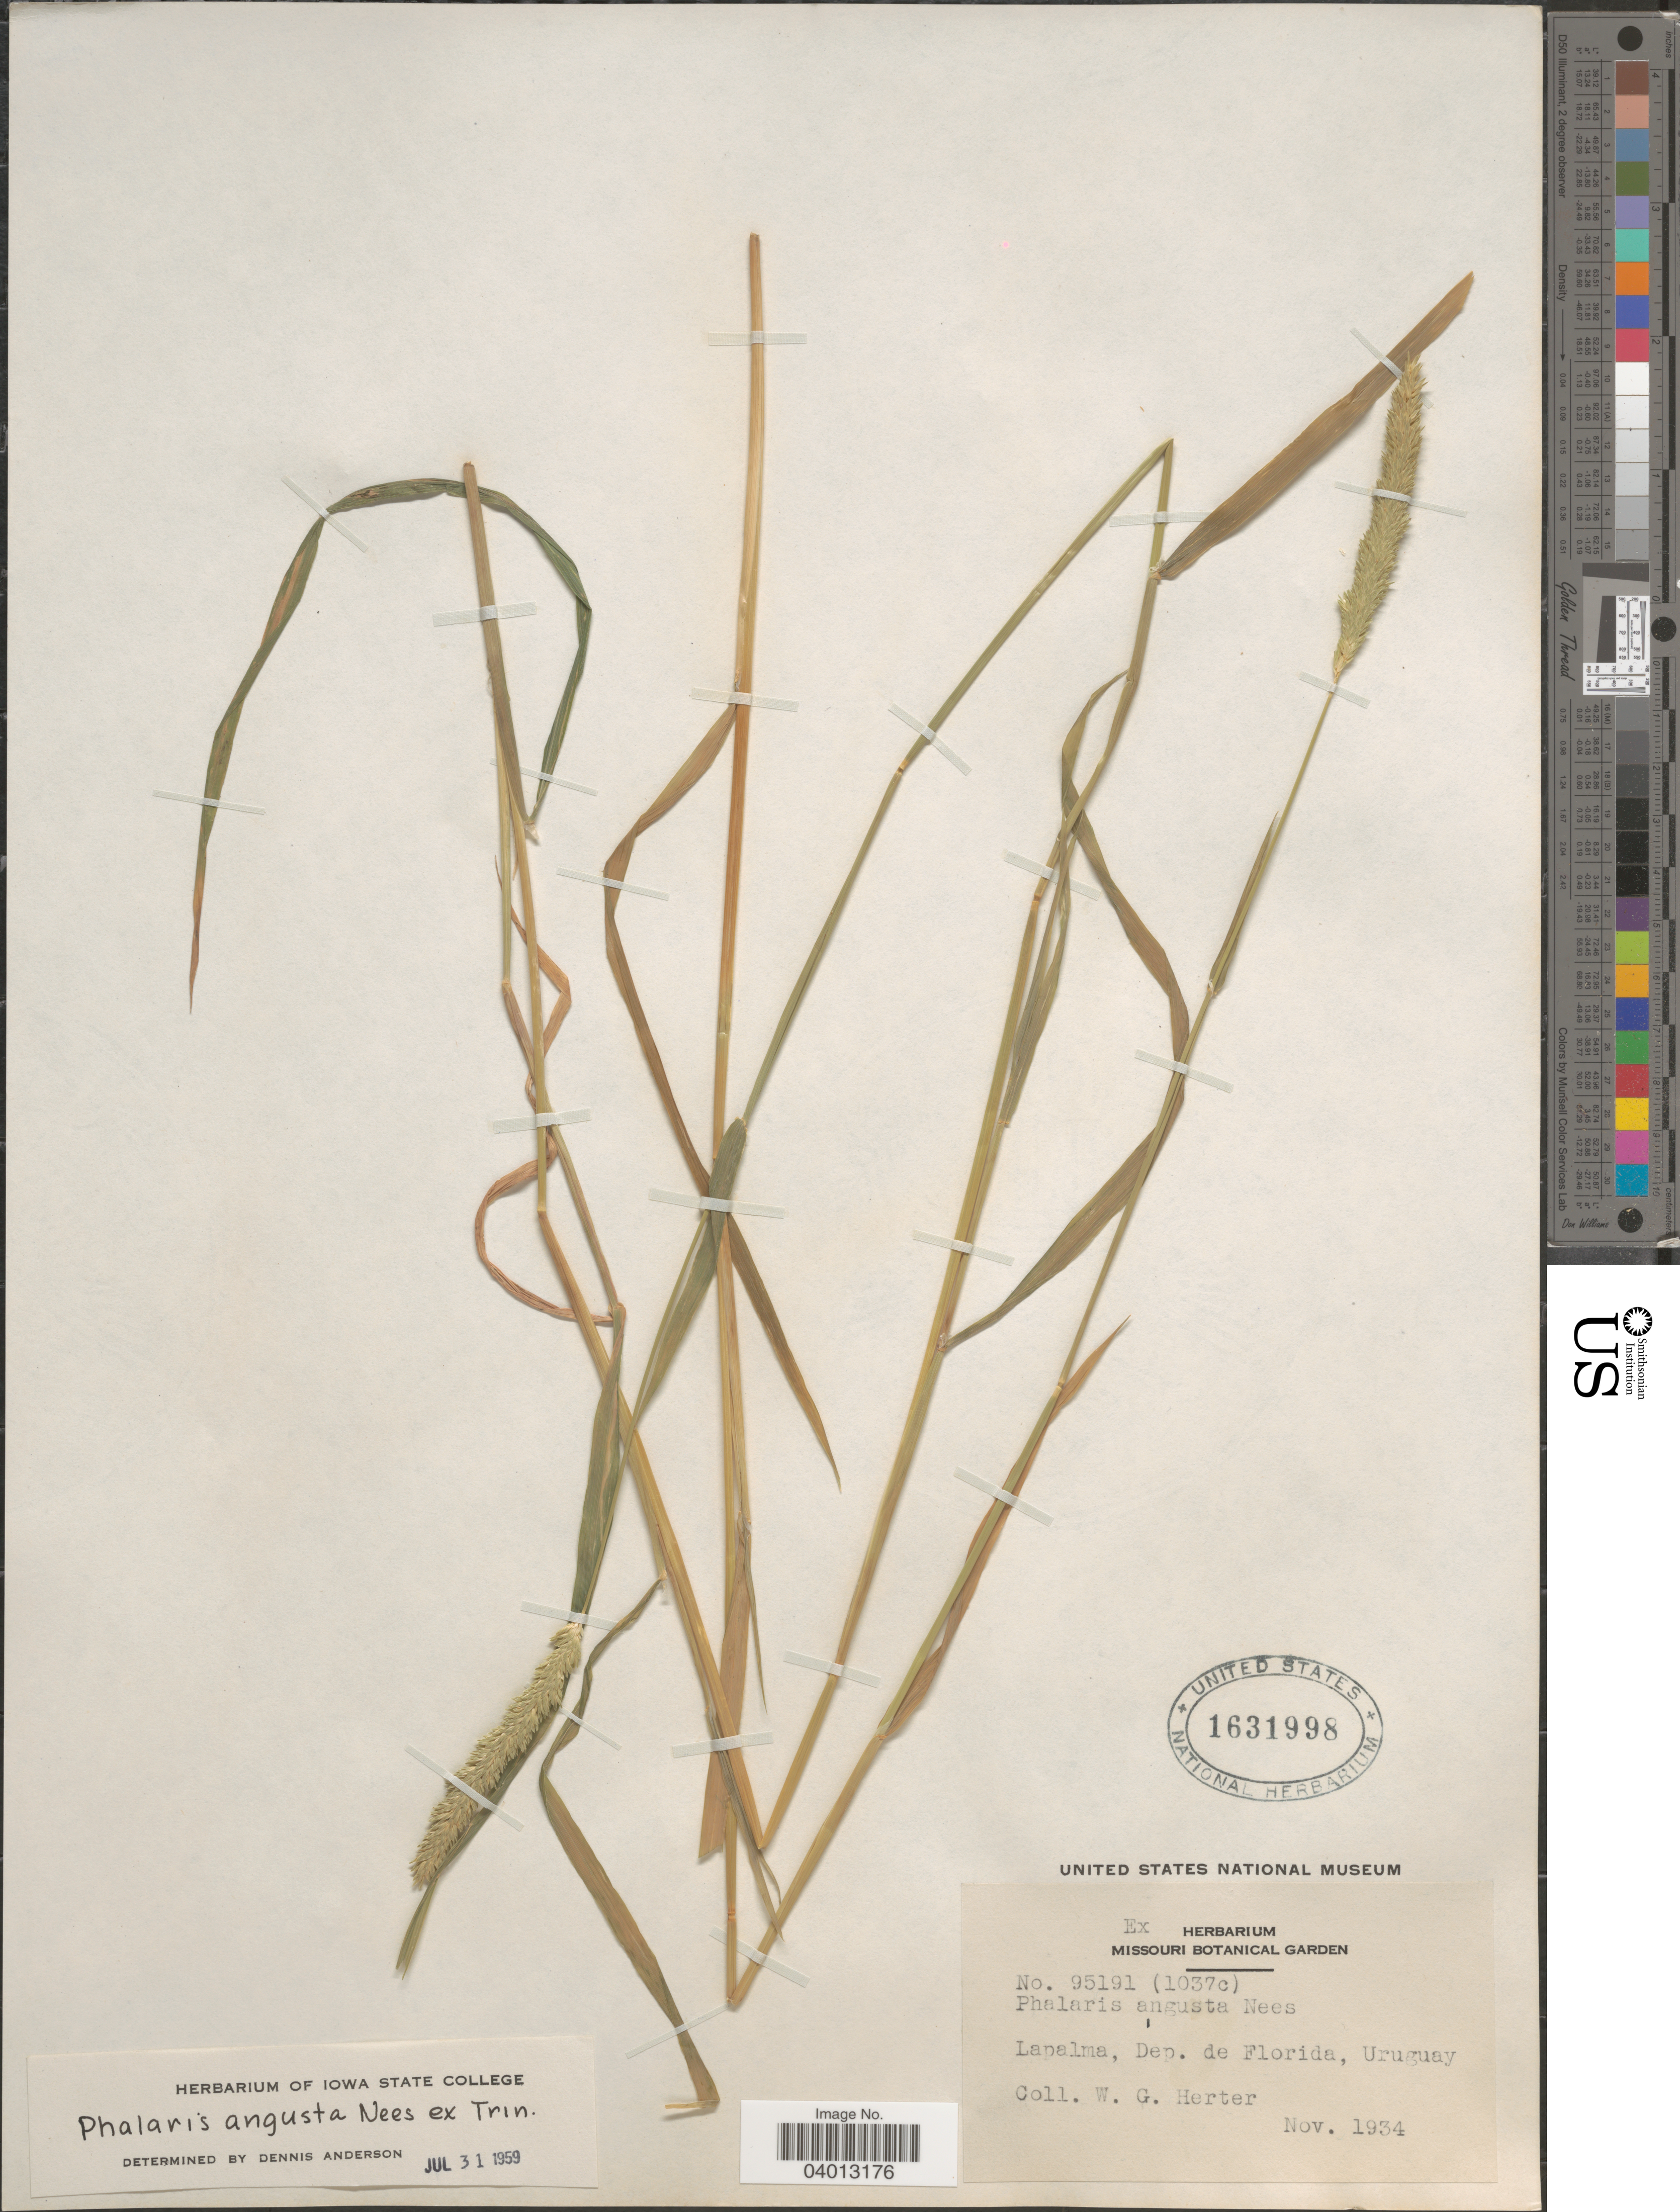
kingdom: Plantae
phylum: Tracheophyta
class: Liliopsida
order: Poales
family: Poaceae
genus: Phalaris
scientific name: Phalaris angusta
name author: Nees ex Trin.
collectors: W. G. Herter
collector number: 95191(1037c)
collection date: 1934-11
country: Uruguay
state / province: Florida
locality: Lapalma, Dep. de Florida.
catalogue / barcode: US 1631998